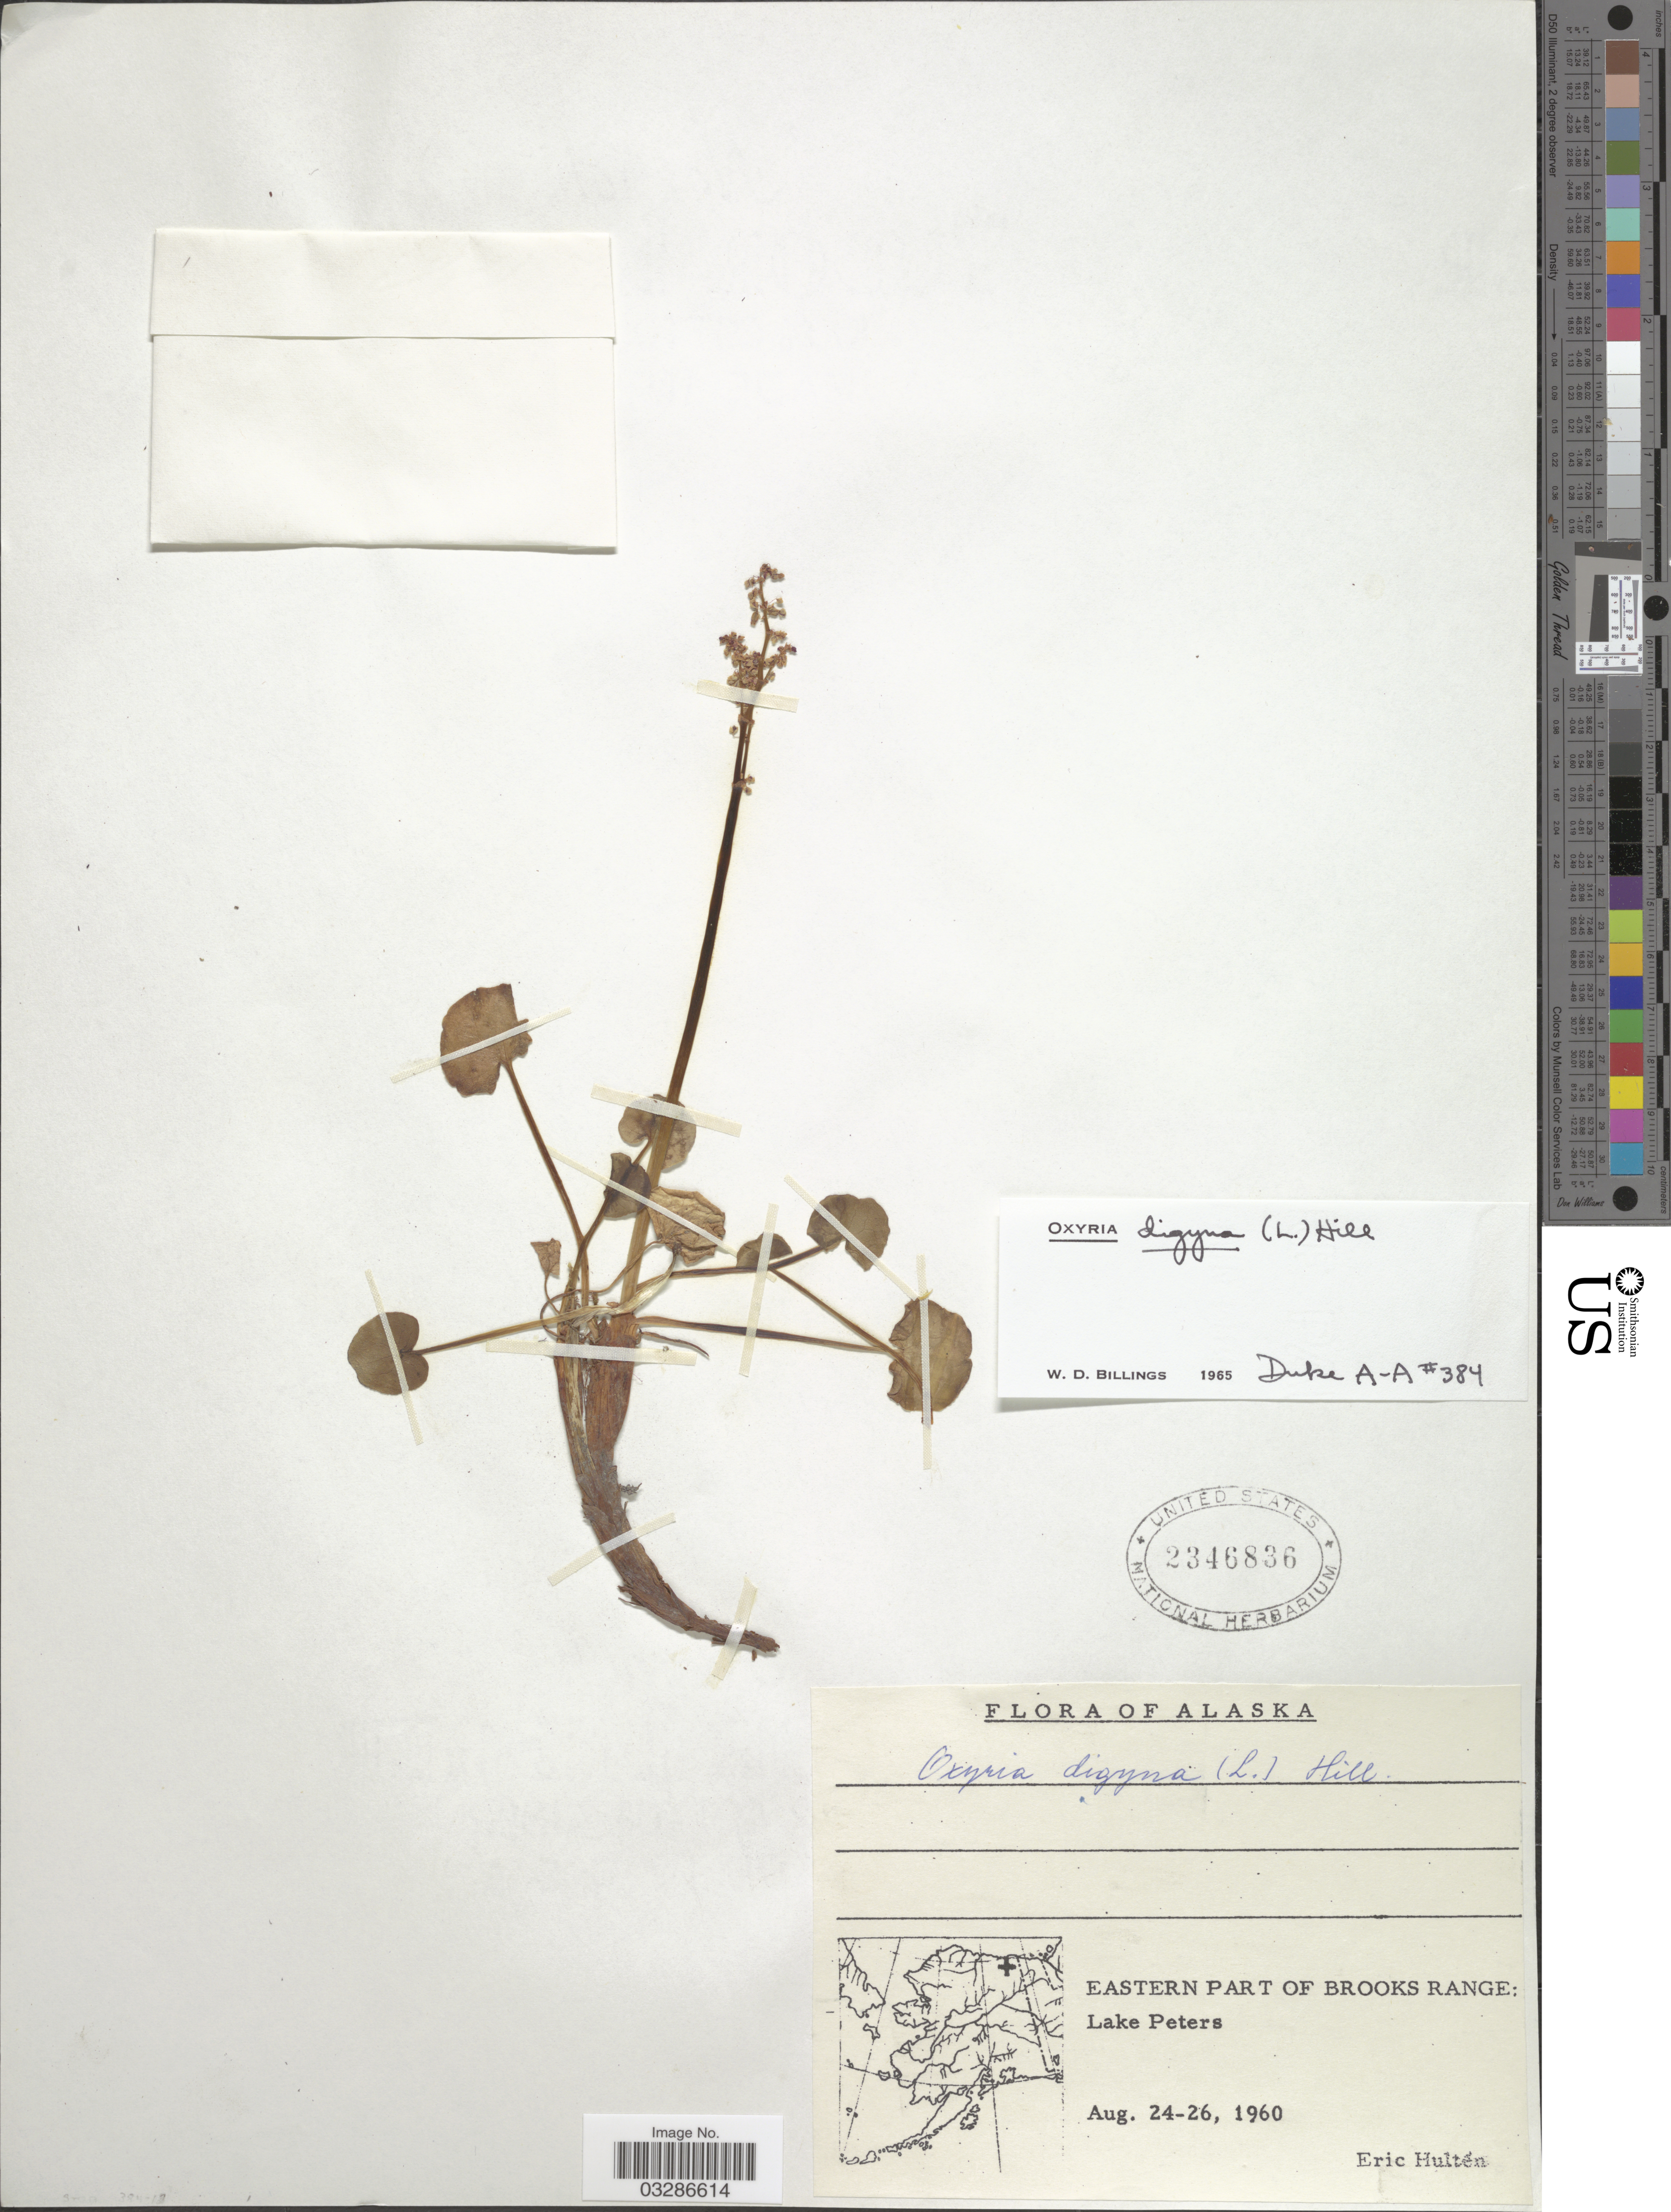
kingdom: Plantae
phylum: Tracheophyta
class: Magnoliopsida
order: Caryophyllales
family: Polygonaceae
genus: Oxyria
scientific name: Oxyria digyna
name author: (L.) Hill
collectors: E. G. Hultén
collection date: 1960-08-24/1960-08-26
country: United States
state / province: Alaska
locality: Eastern part of Brooks Range: Lake Peters.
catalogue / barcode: US 2346836